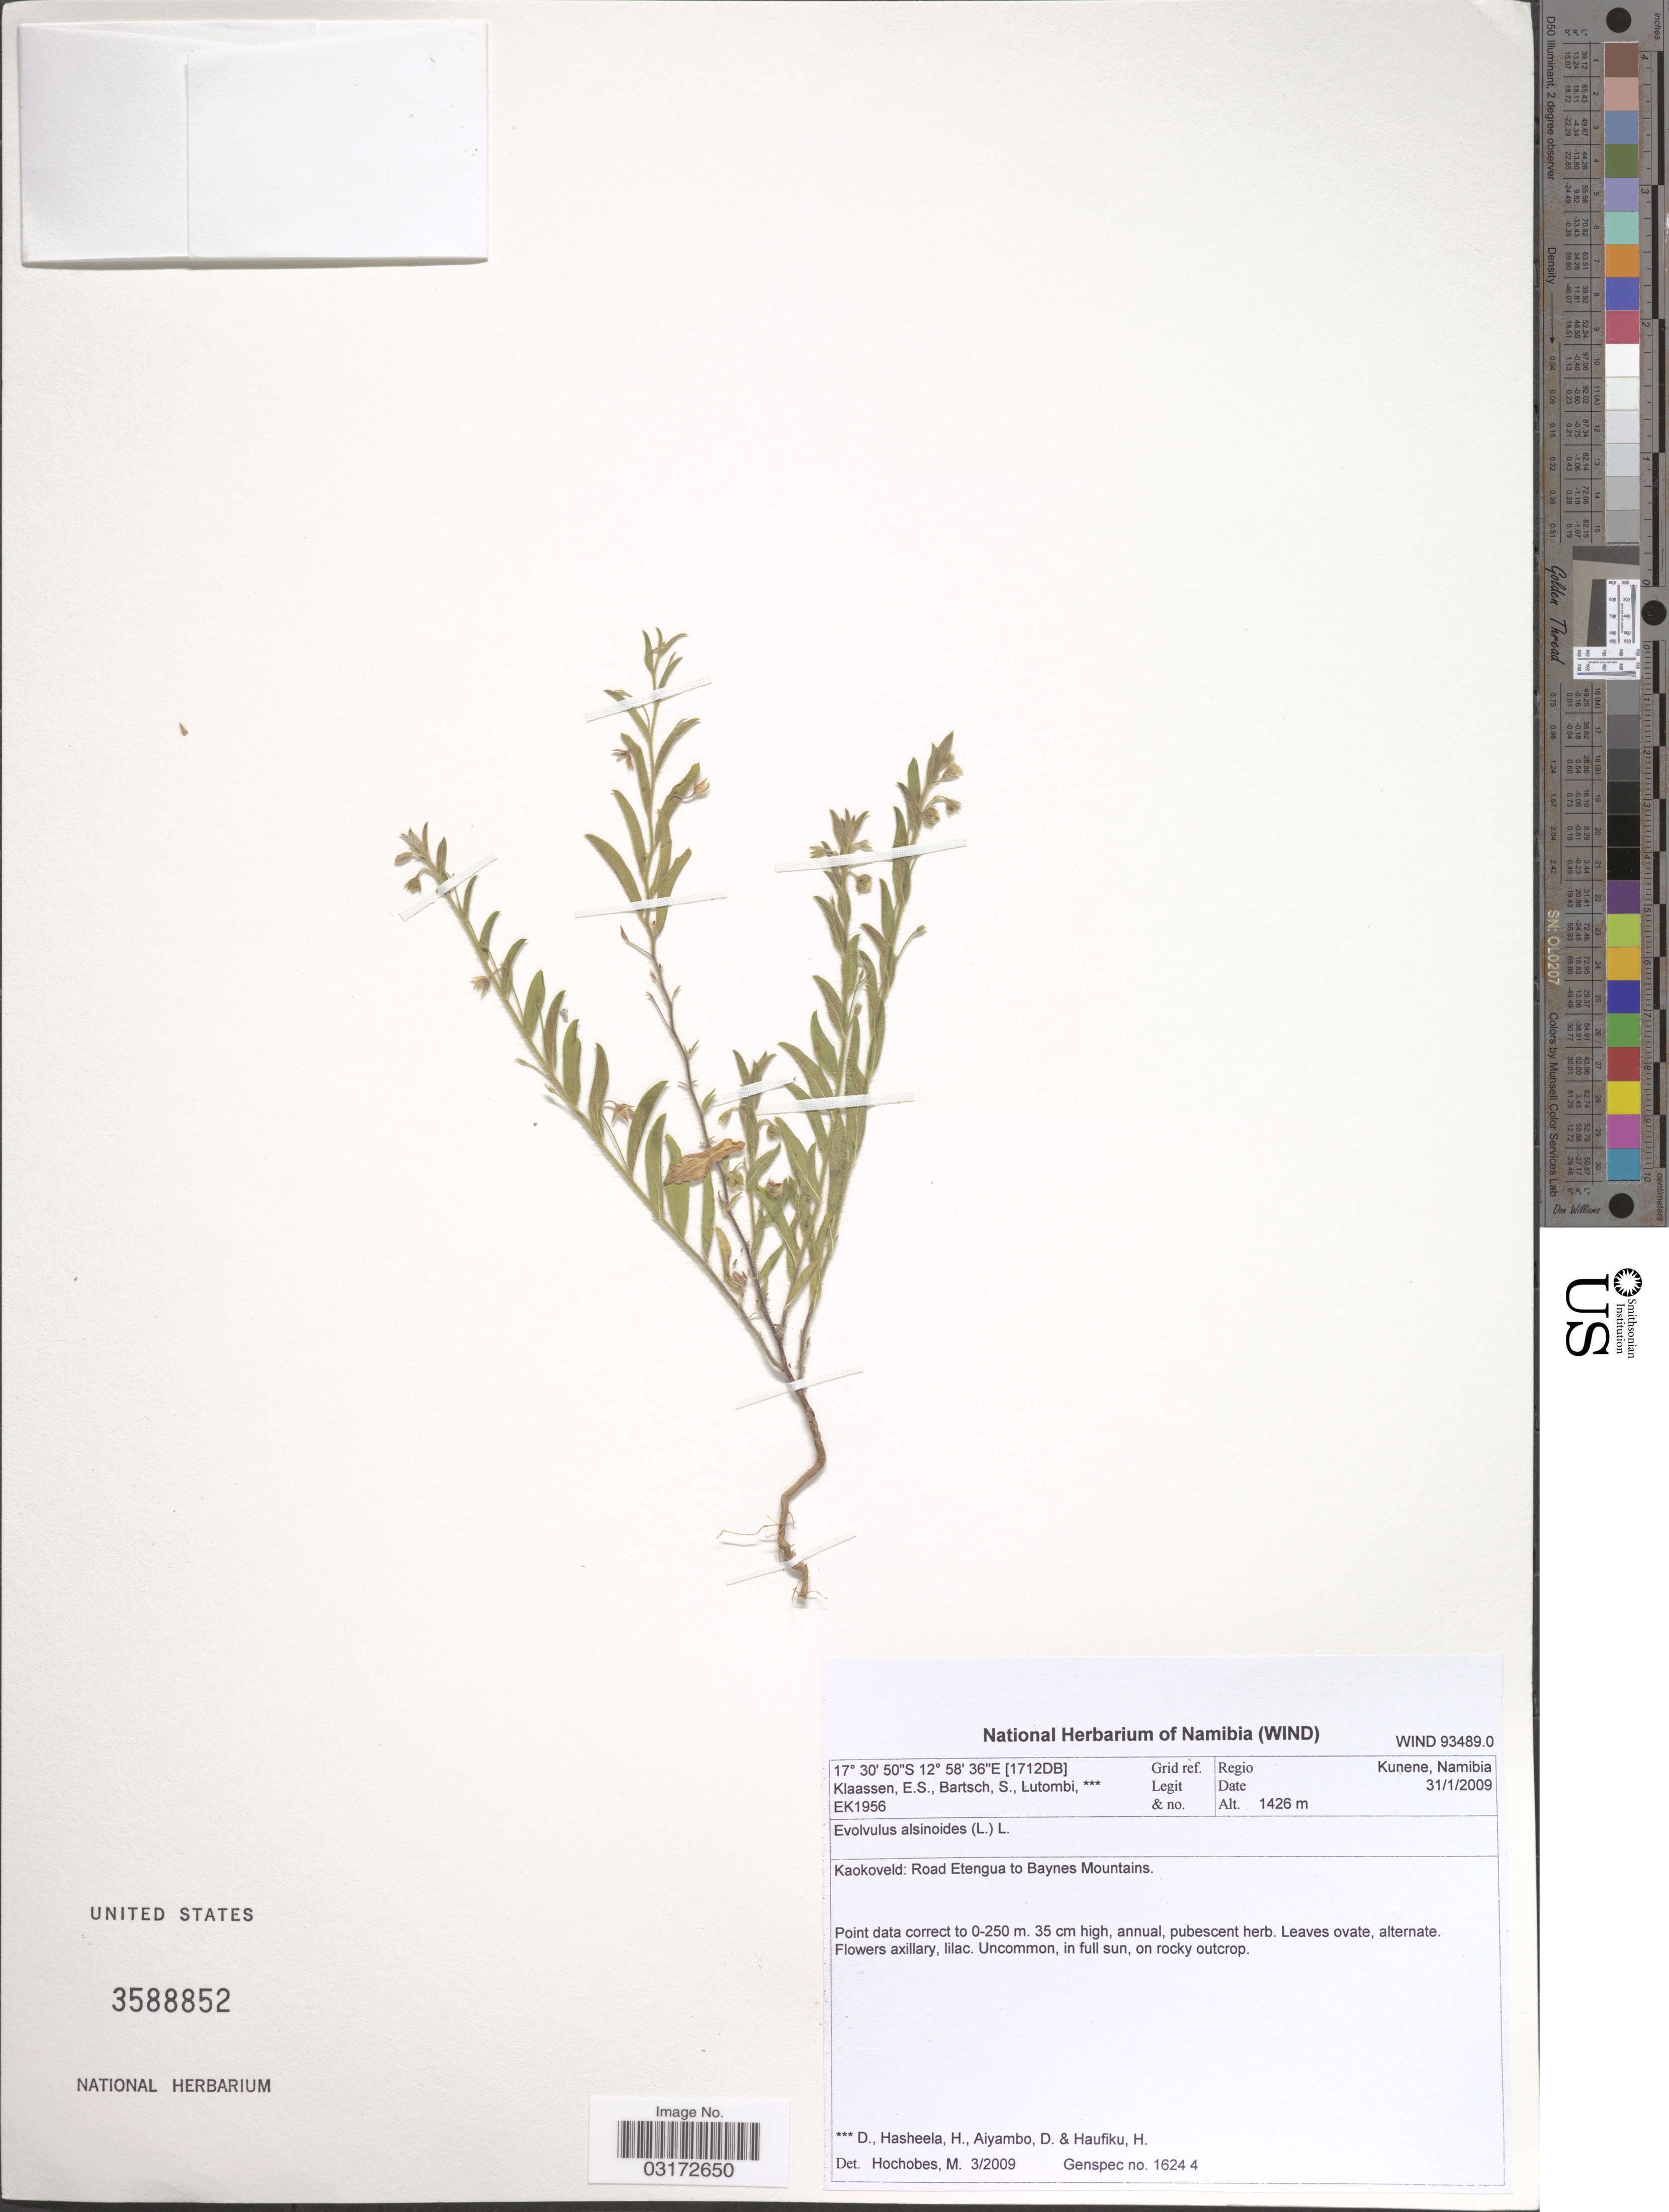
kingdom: Plantae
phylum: Tracheophyta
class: Magnoliopsida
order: Solanales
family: Convolvulaceae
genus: Evolvulus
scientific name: Evolvulus alsinoides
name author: (L.) L.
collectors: E. S. Klassen, S. Bartsch, D. Lutombi, H. Hasheela & et al.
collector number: EK1956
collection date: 2009-01-31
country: Namibia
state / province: Kunene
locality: [1712DB] Grid ref. Regio Kunene, Namibia. Kaokoveld: Road Etengua to Baynes Mountains.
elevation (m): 1426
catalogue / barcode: US 3588852